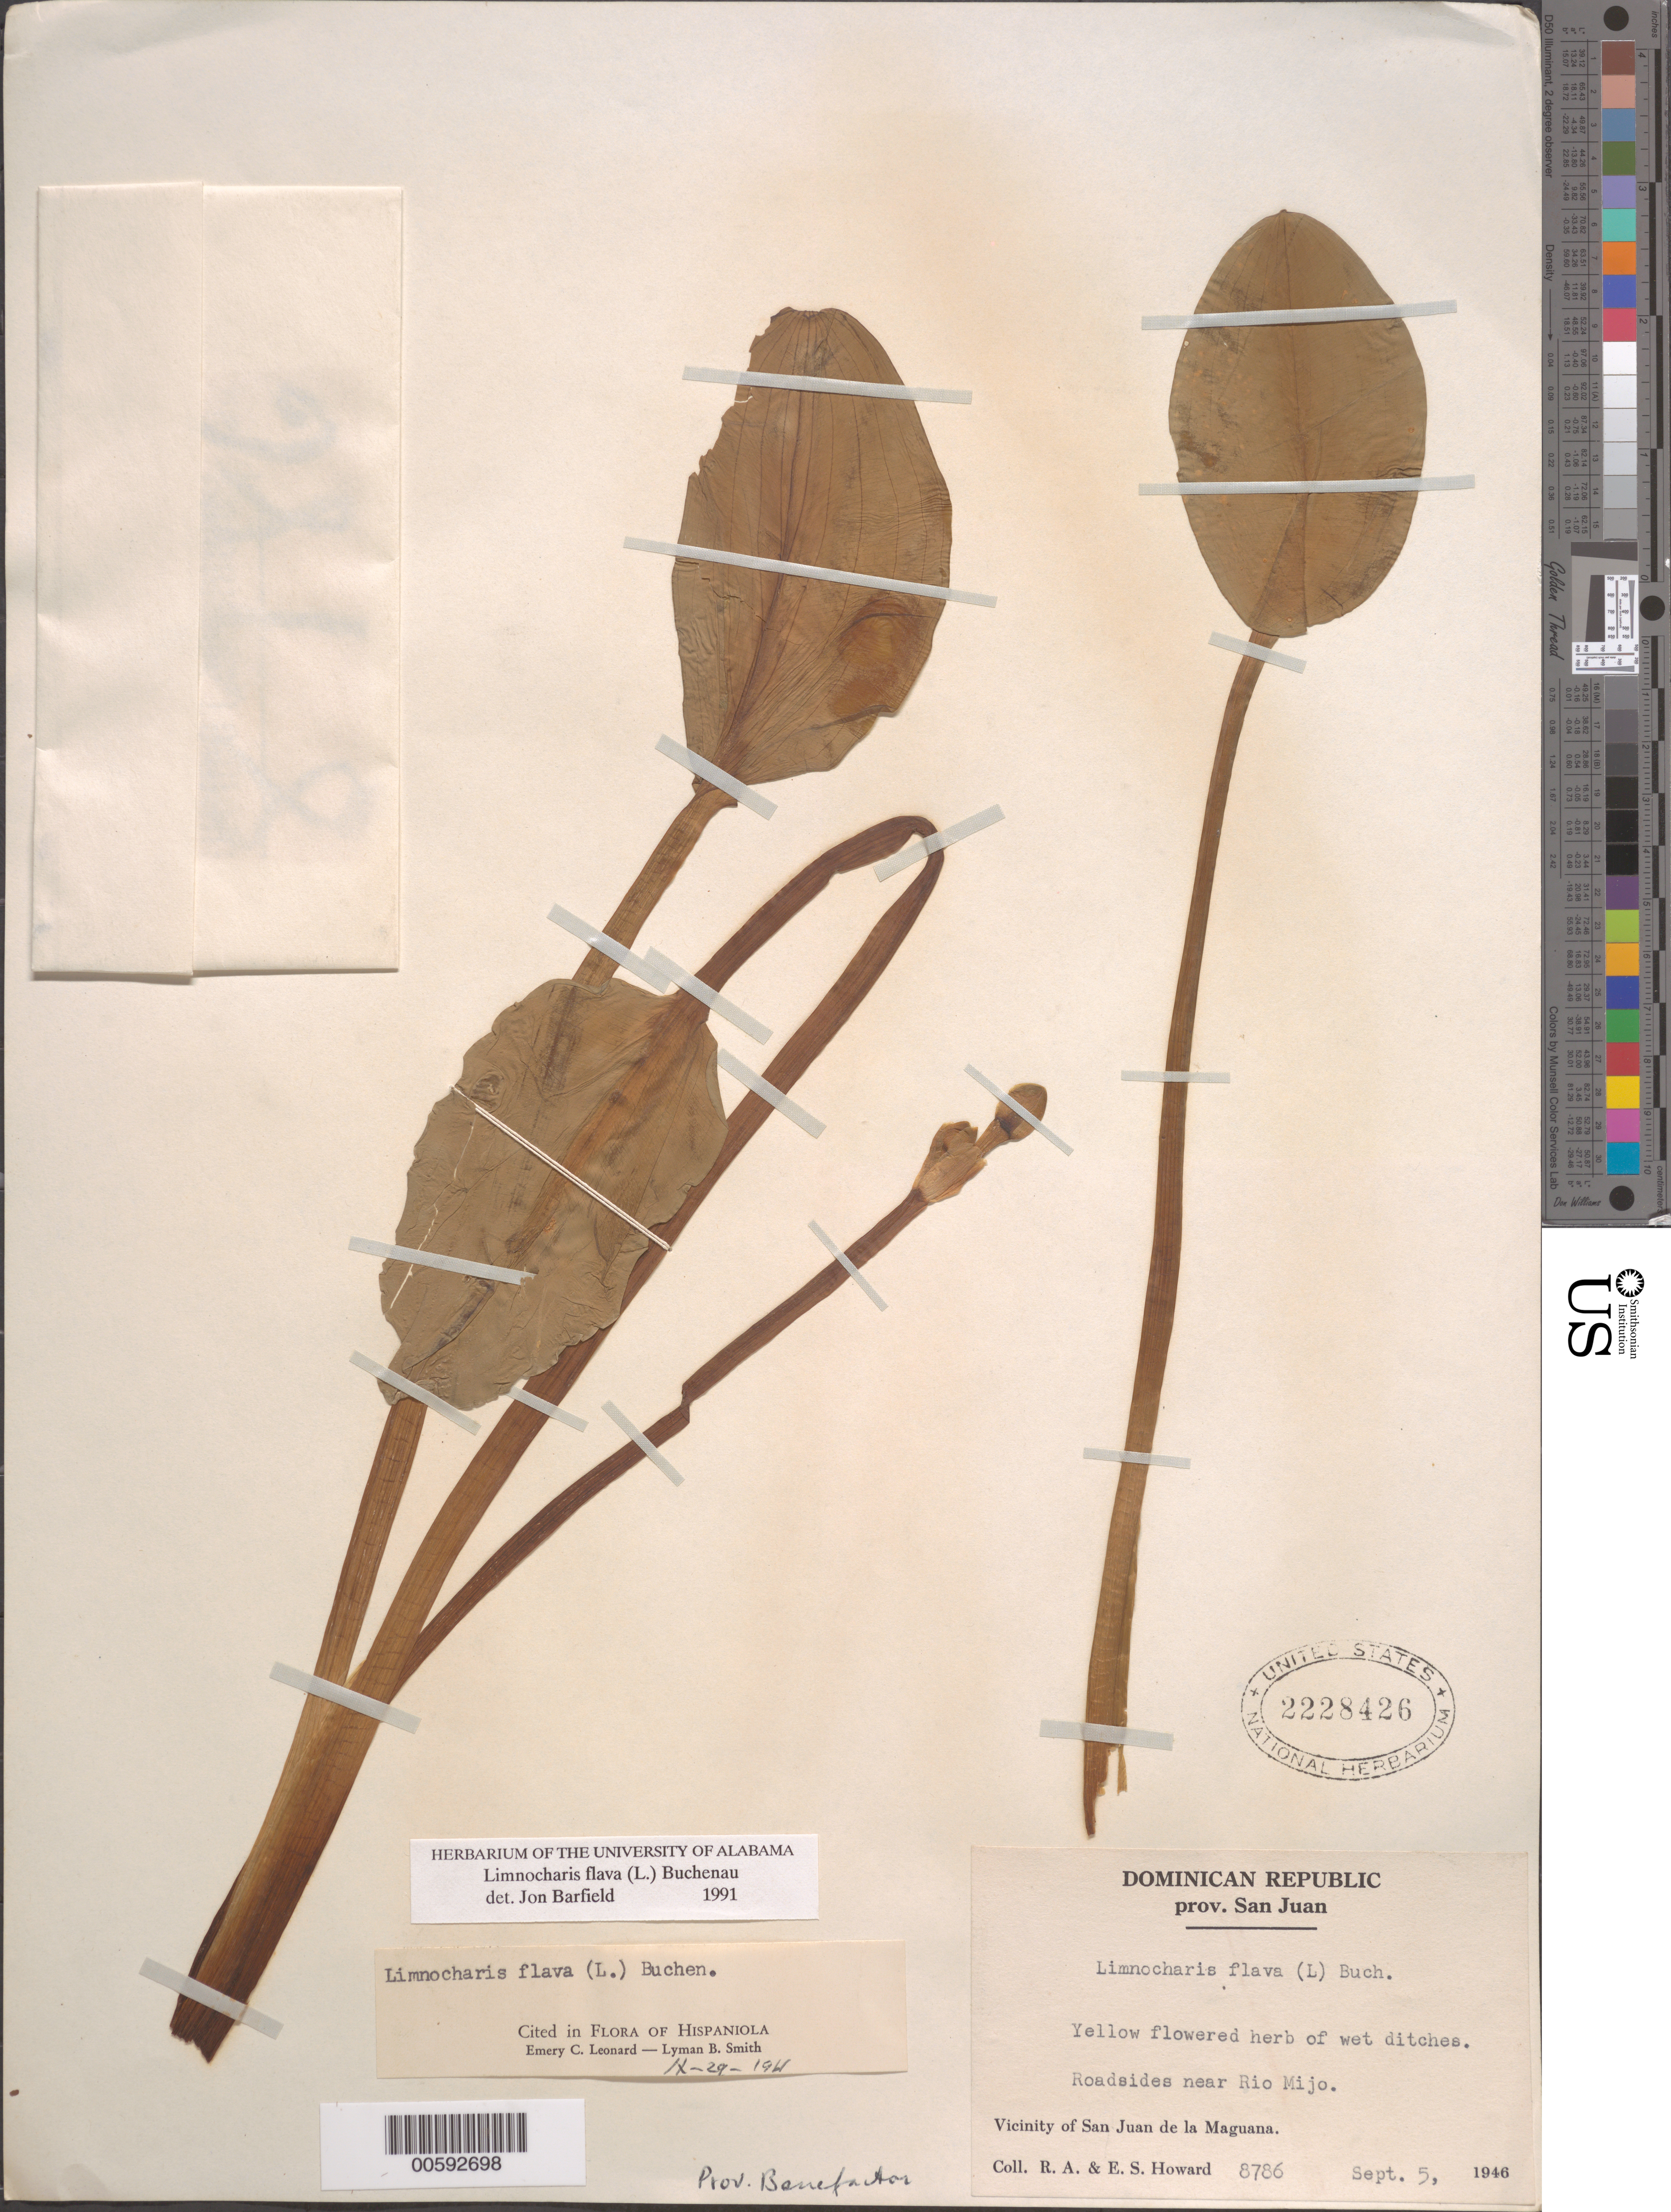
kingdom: Plantae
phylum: Tracheophyta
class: Liliopsida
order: Alismatales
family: Alismataceae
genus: Limnocharis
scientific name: Limnocharis flava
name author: (L.) Buchenau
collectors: R. A. Howard & E. S. Howard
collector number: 8786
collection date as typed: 05 Sep 1946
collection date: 1946-09-05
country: Dominican Republic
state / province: San Juan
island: Hispaniola Island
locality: San Juan de la Maguana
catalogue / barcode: US 2228426